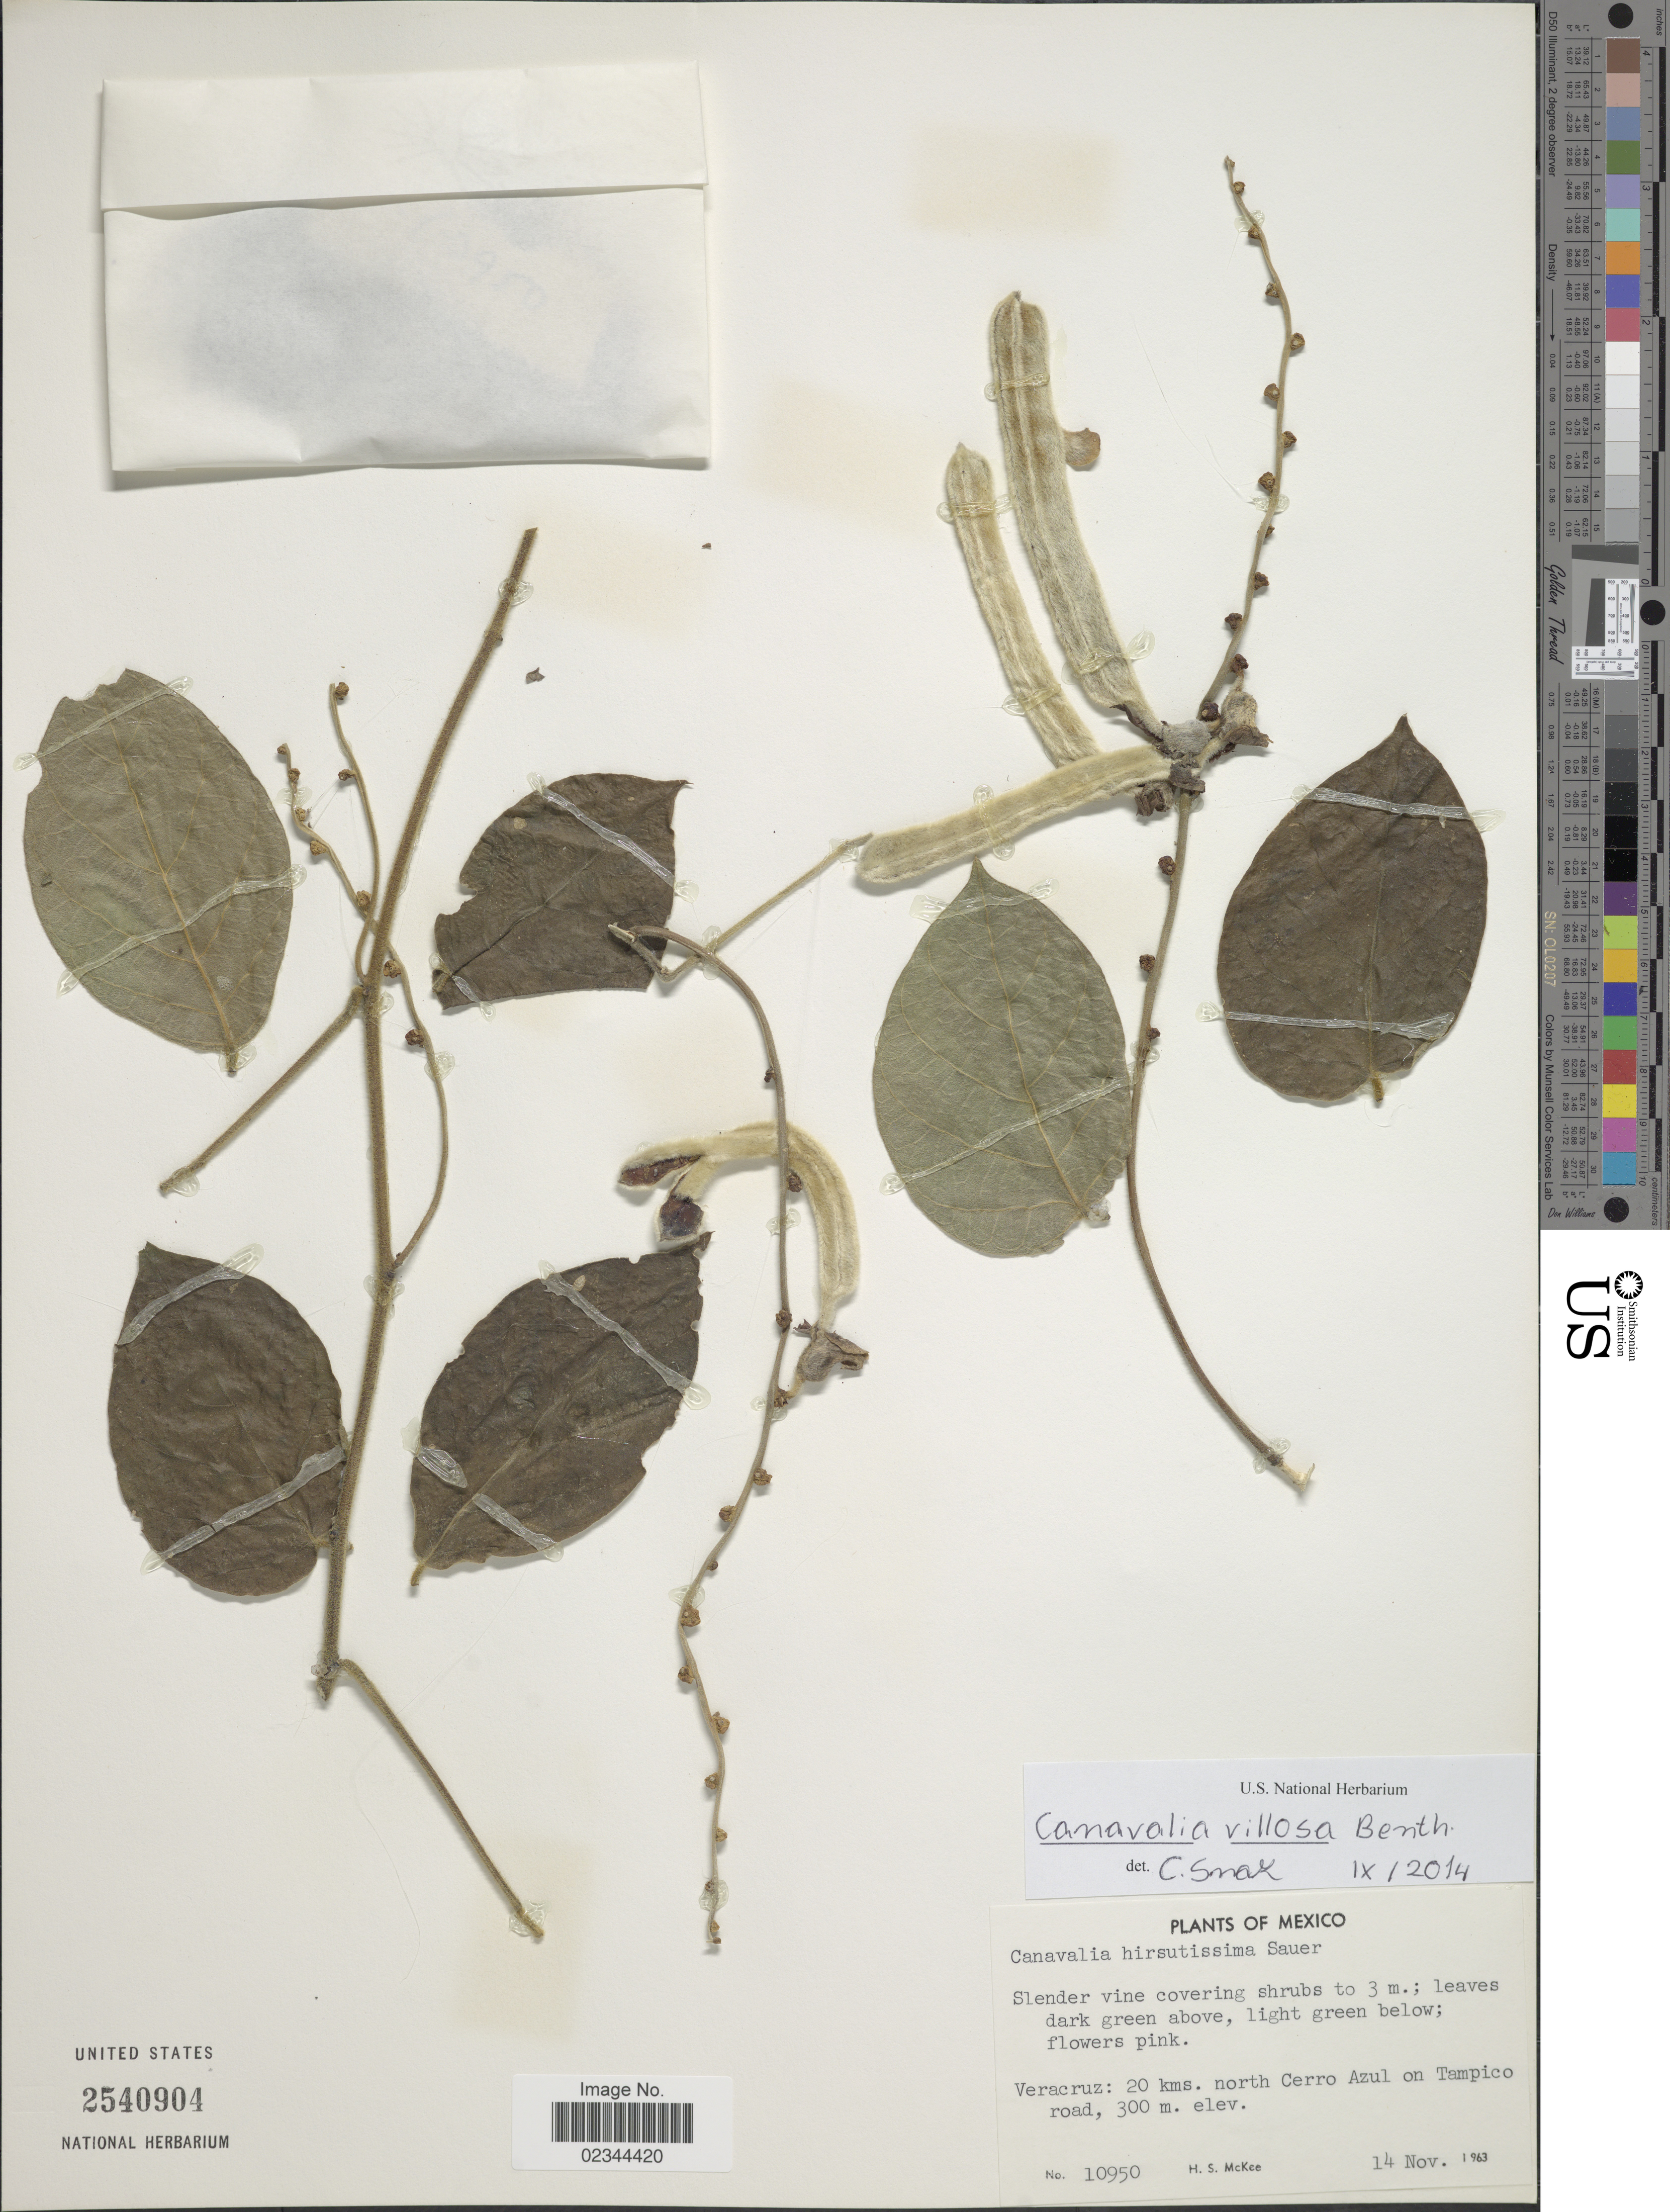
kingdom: Plantae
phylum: Tracheophyta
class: Magnoliopsida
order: Fabales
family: Fabaceae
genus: Canavalia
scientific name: Canavalia villosa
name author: Benth.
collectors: H. S. McKee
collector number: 10950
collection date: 1963-11-14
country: Mexico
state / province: Veracruz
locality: Veracruz: 20 kms. north Cerro Azul on Tampico road.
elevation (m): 300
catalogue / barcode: US 2540904